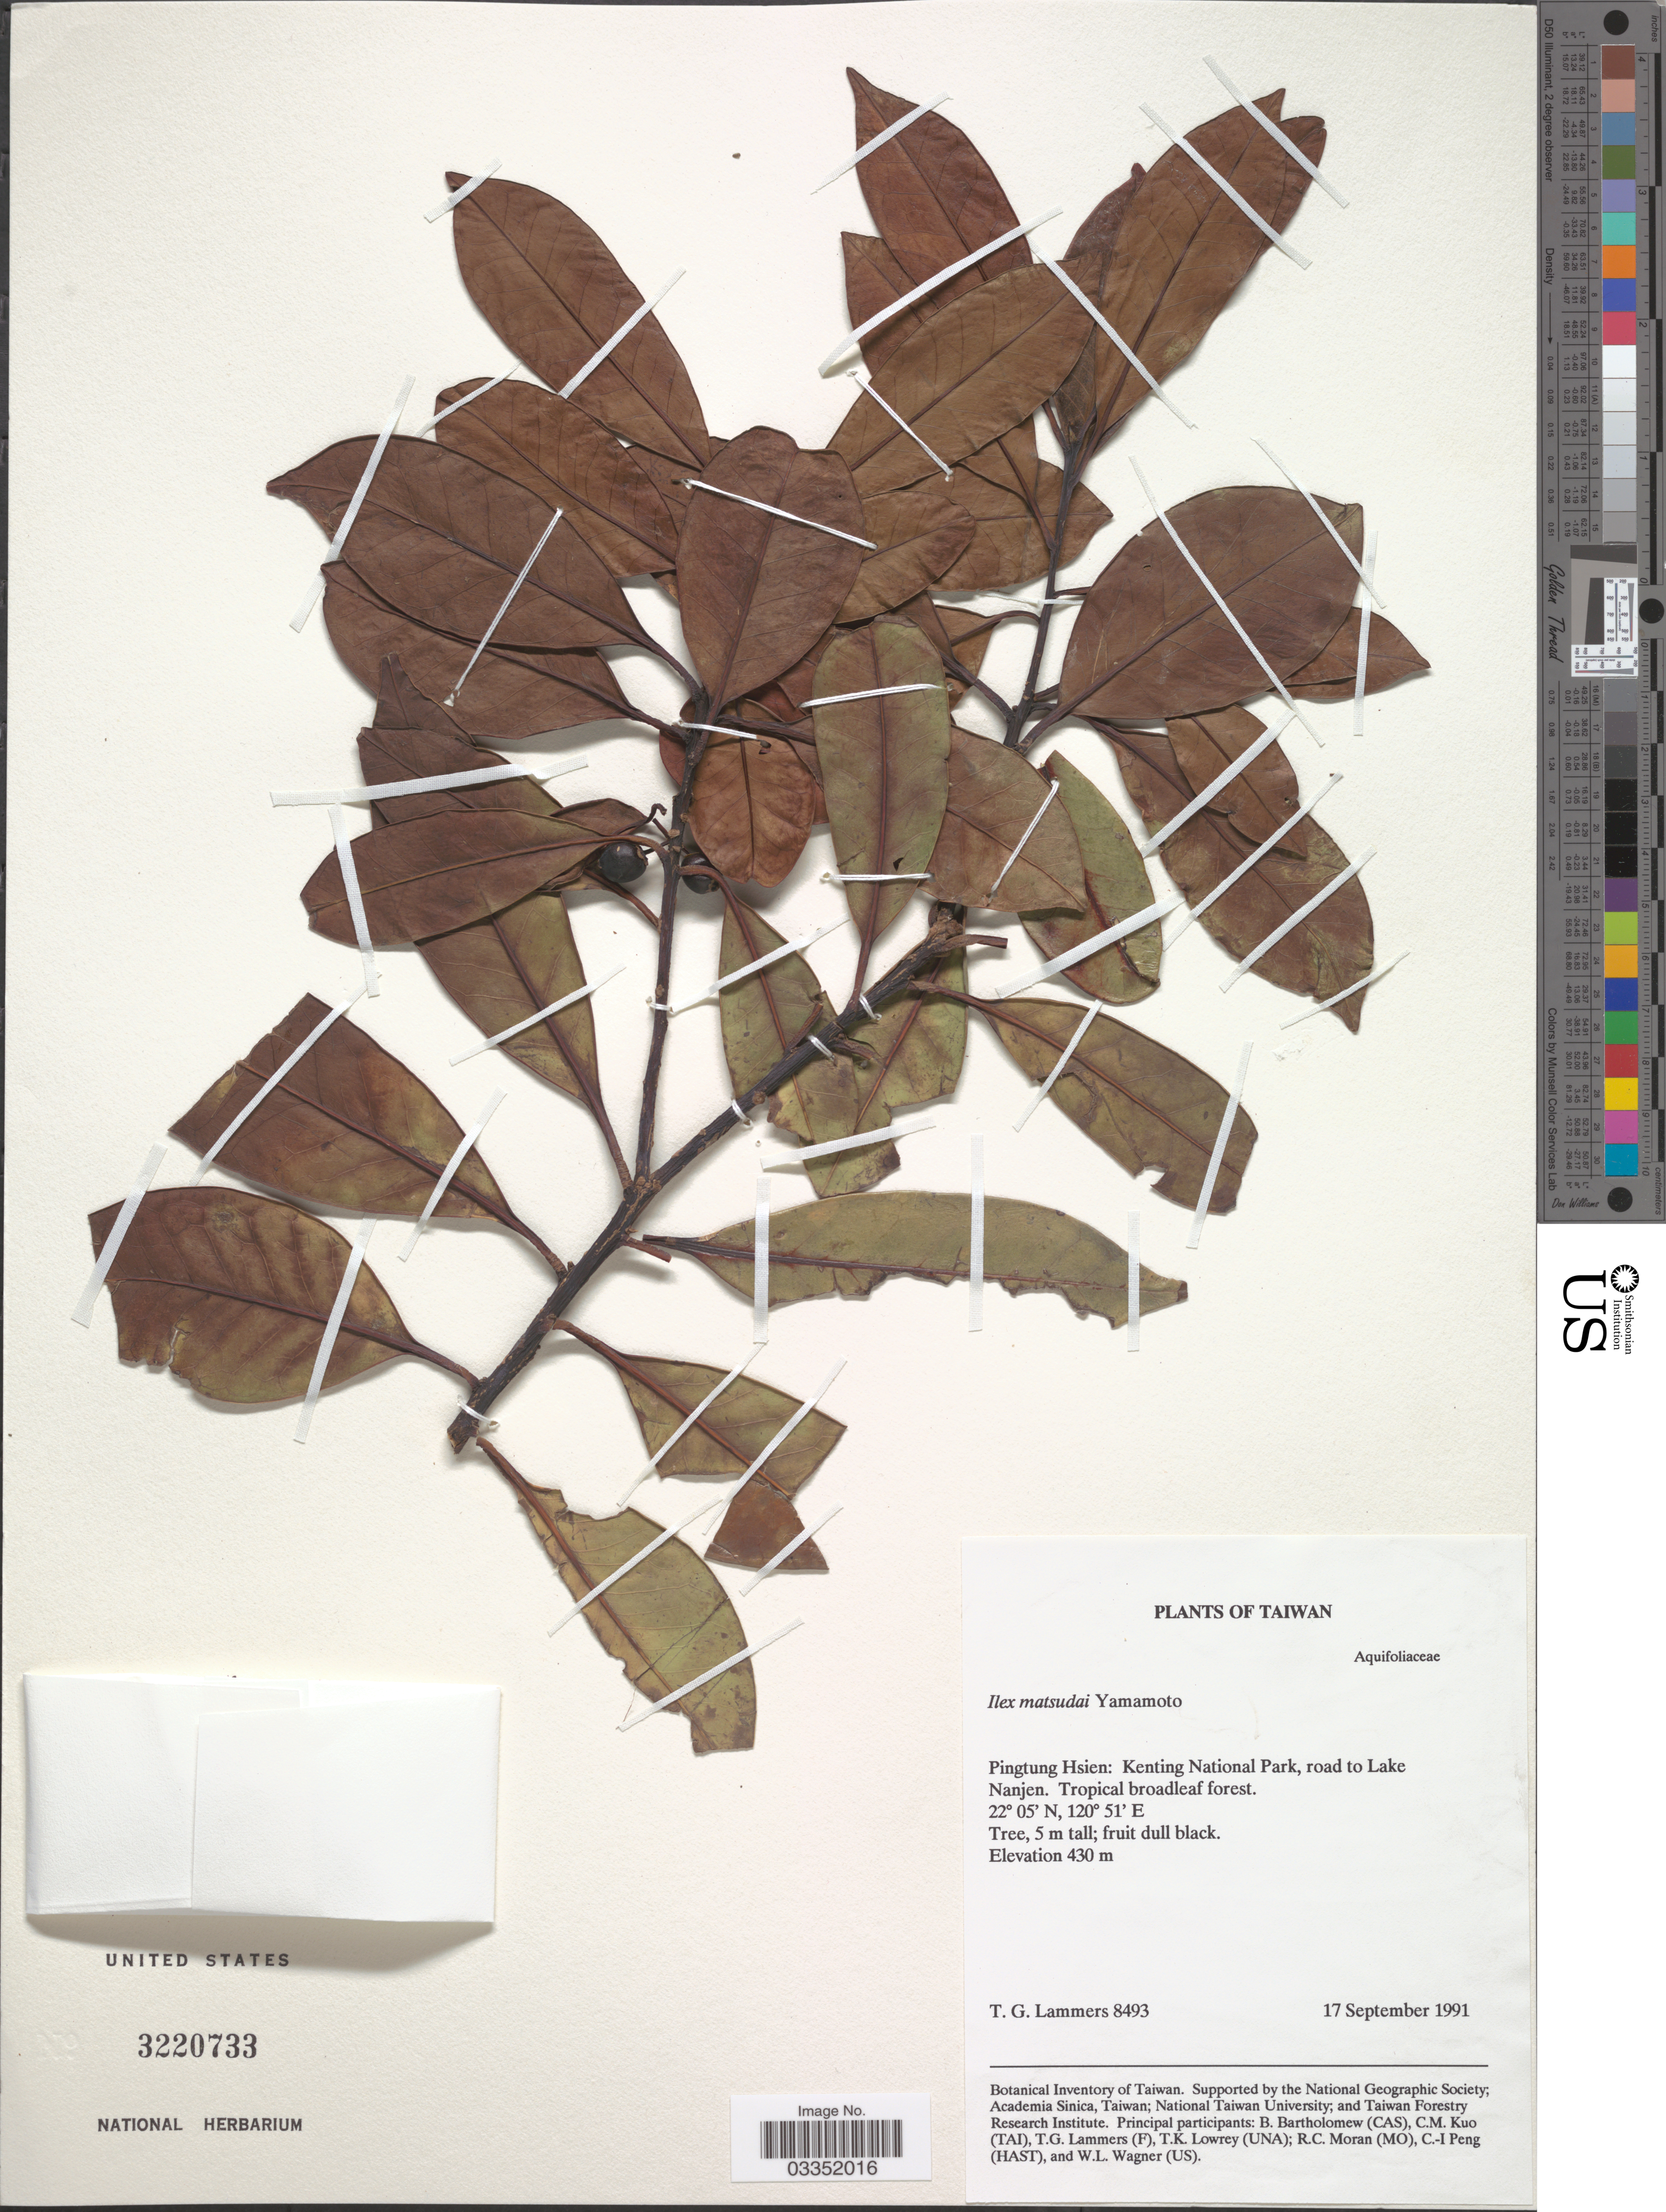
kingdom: Plantae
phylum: Tracheophyta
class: Magnoliopsida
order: Aquifoliales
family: Aquifoliaceae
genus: Ilex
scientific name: Ilex matsudai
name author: Yamam.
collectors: T. Lammers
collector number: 8493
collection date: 1991-09-17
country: Taiwan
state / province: Pingtung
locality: Pingtung Hsien: Kenting National Park, road to Lake Nanjen.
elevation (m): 430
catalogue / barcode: US 3220733